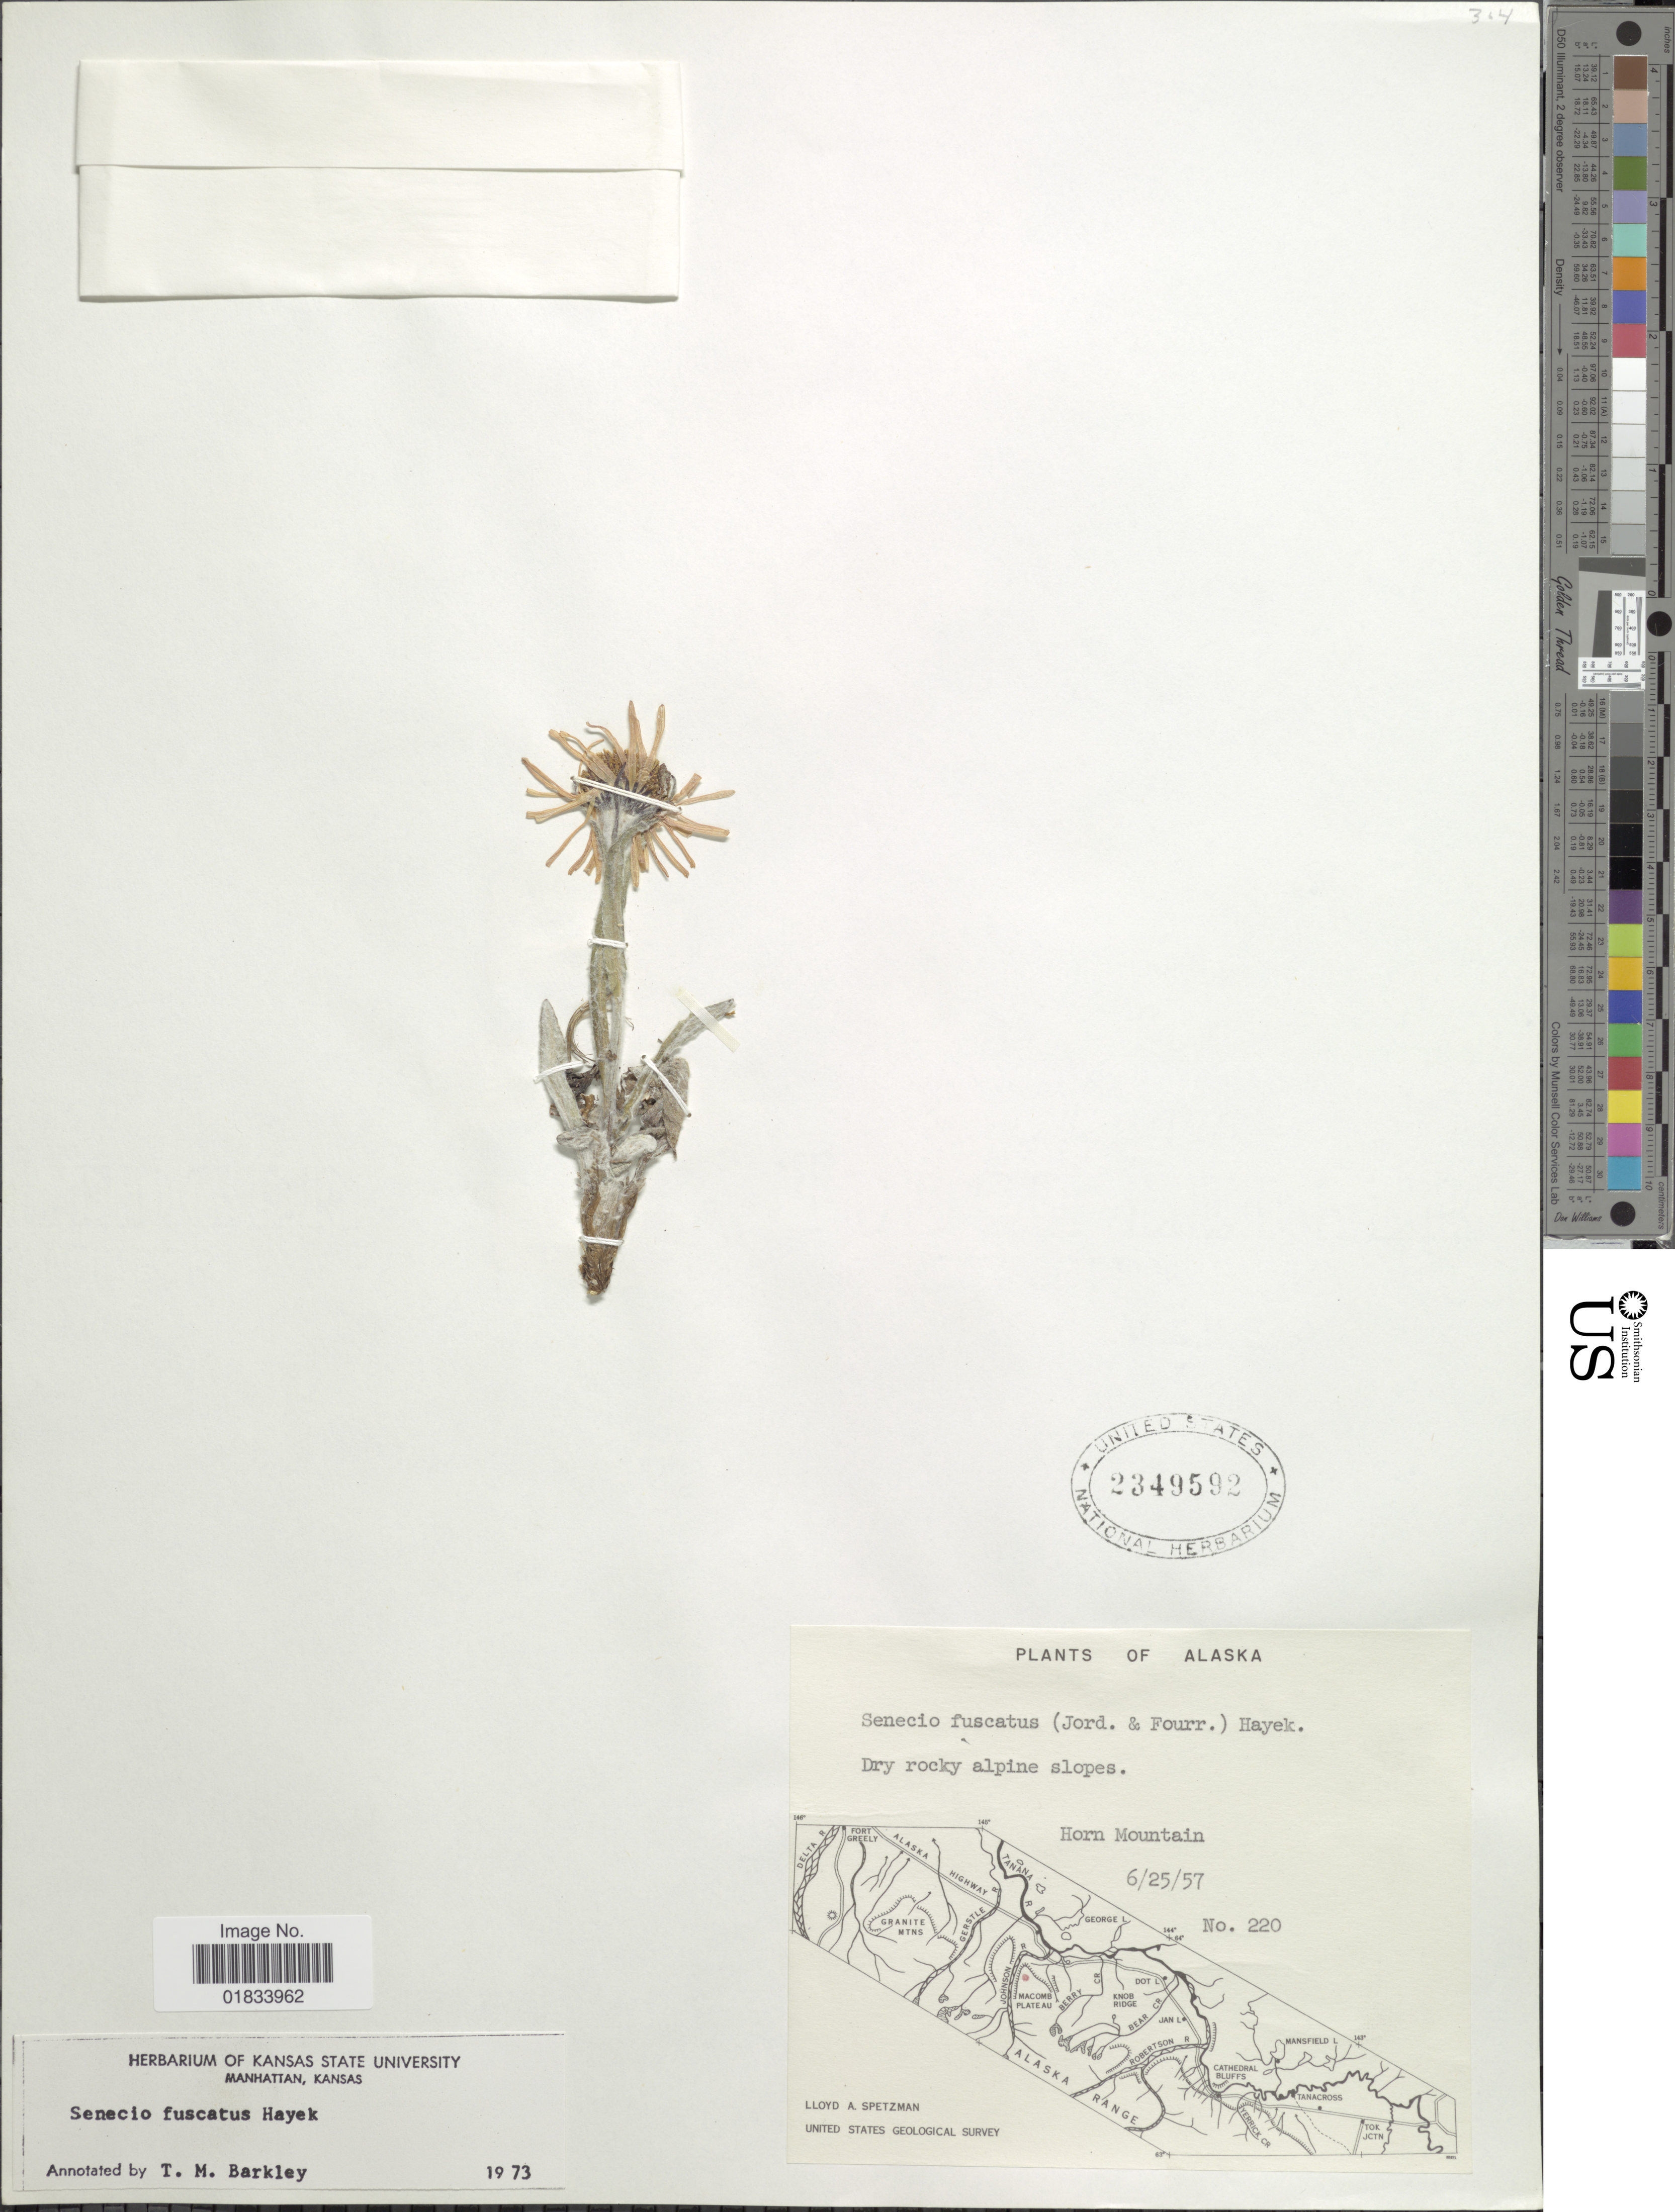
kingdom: Plantae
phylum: Tracheophyta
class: Magnoliopsida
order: Asterales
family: Asteraceae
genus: Senecio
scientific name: Senecio fuscatus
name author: (Jord. & Fourr.) Hayek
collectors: L. Spetzman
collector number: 220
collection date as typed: Transcribed d/m/y: 25/6/57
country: United States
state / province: Alaska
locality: Horn Mountain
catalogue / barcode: US 2349592